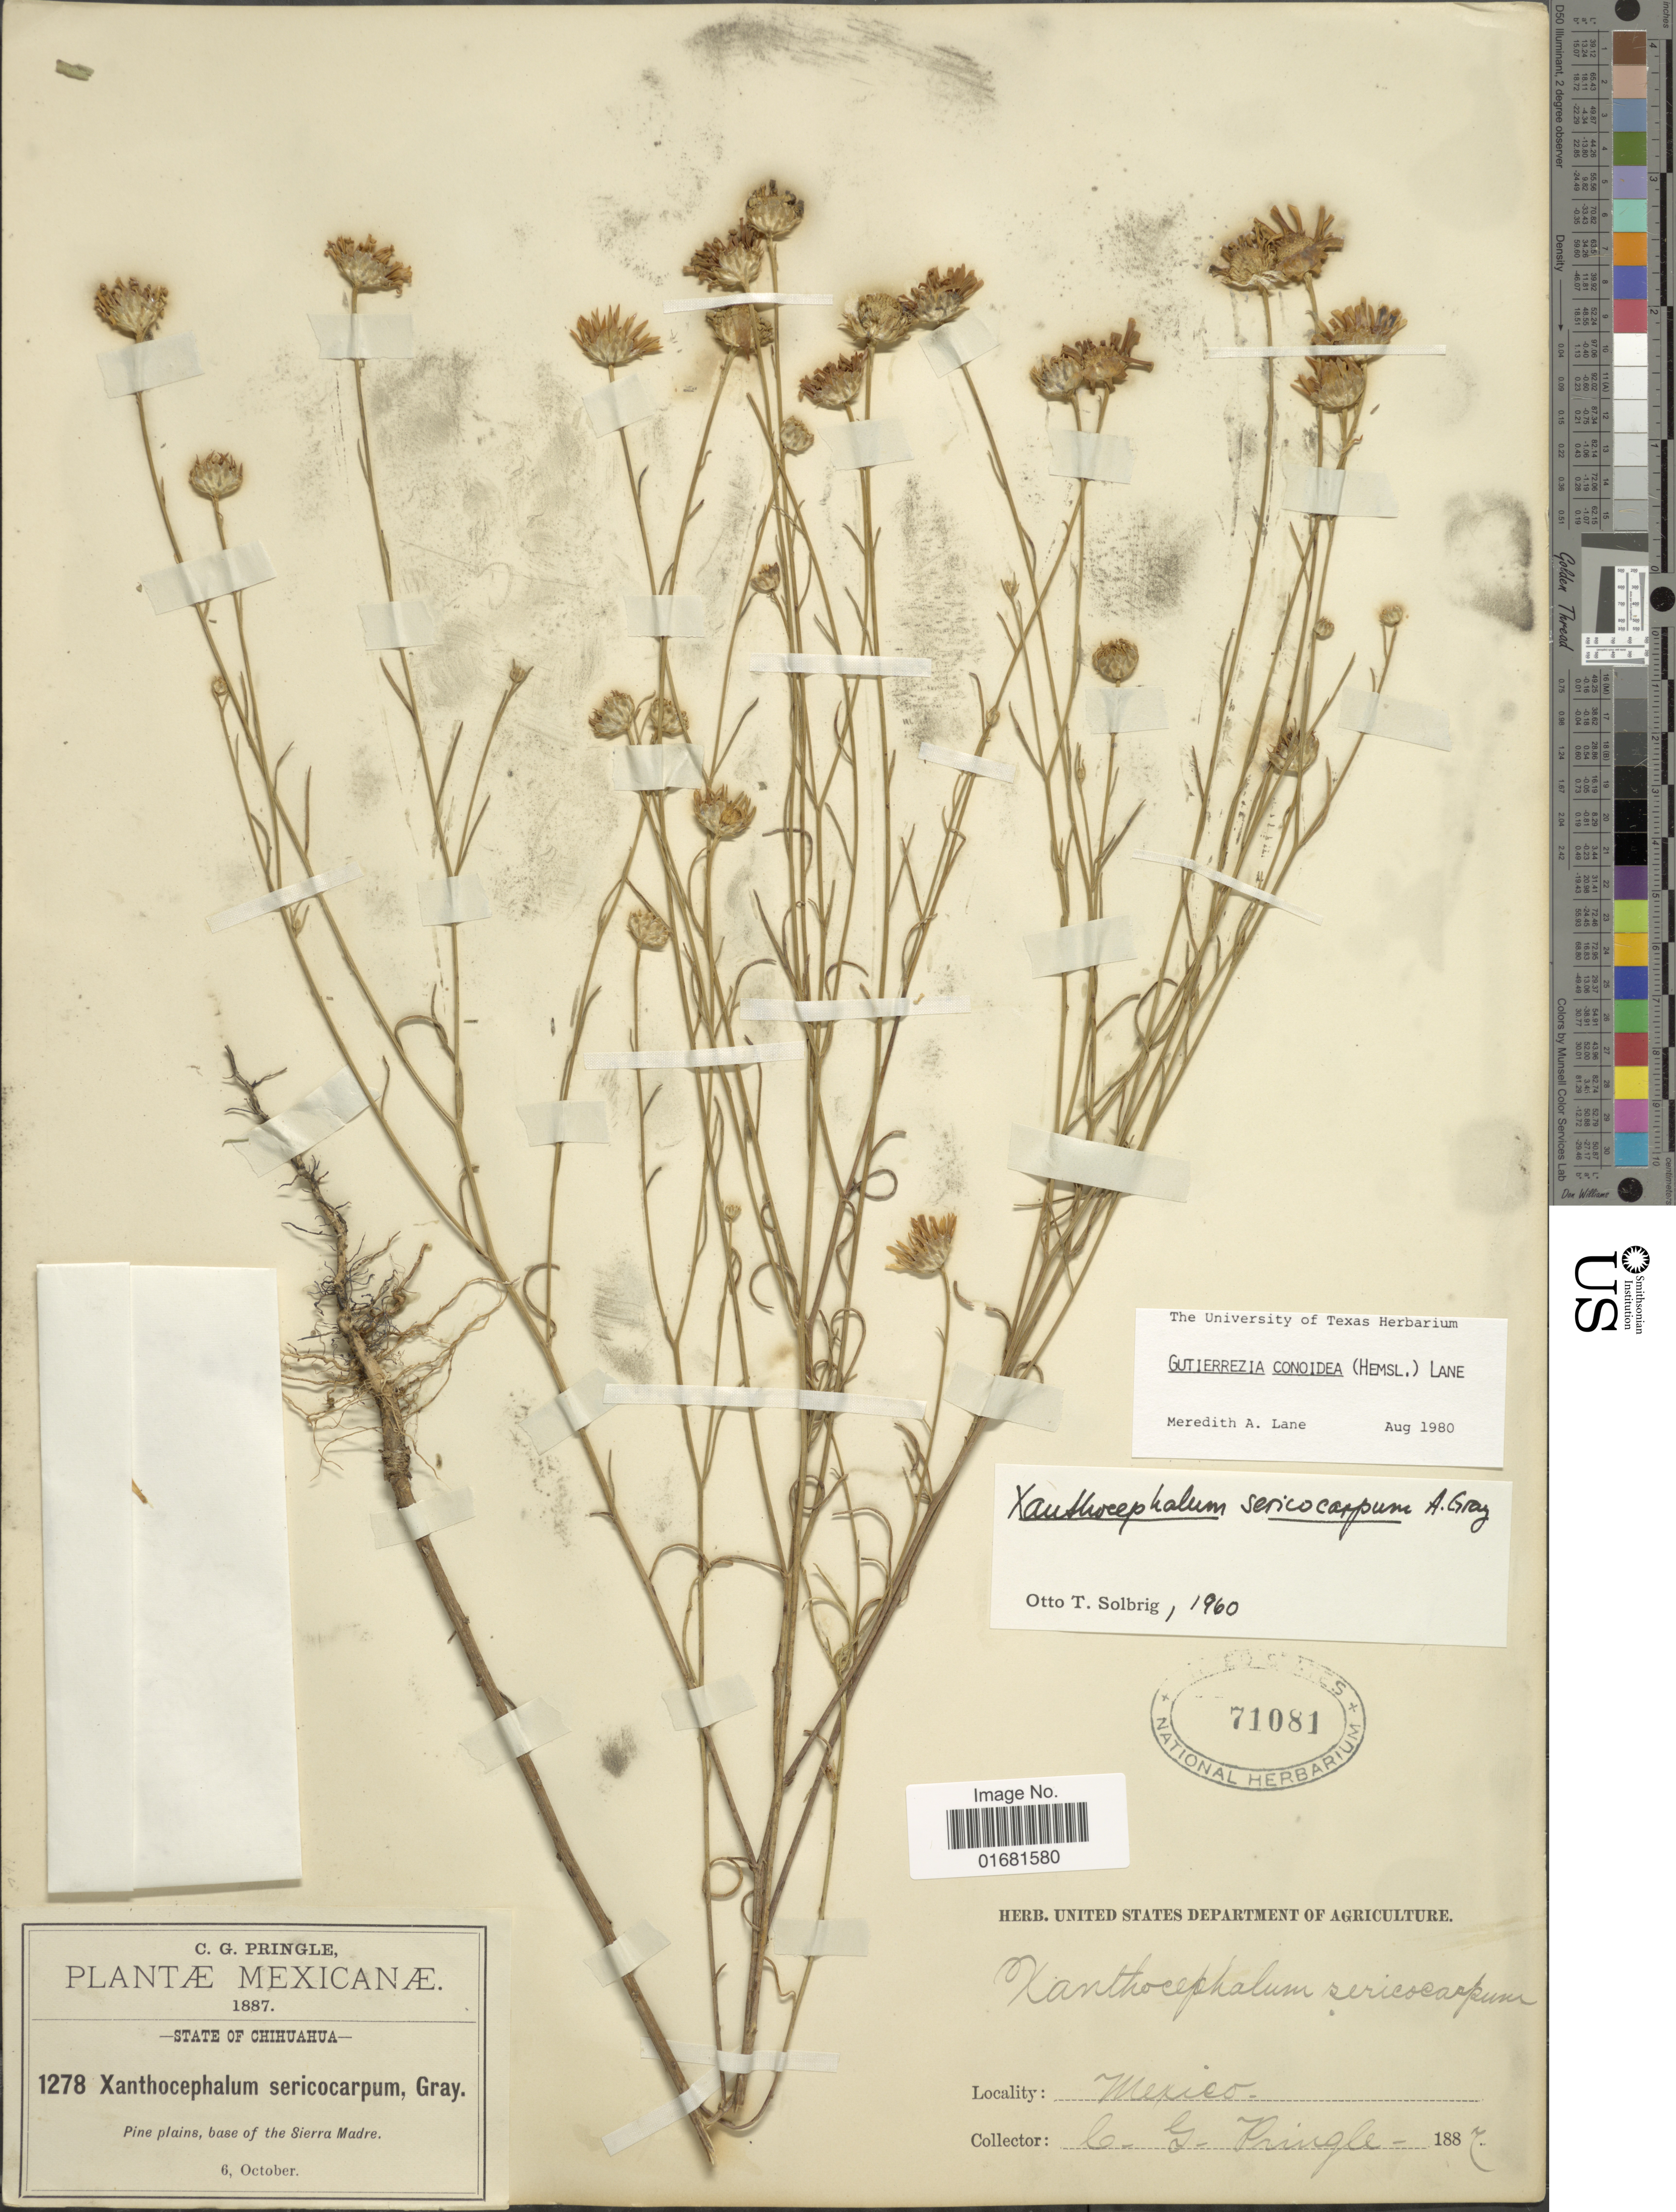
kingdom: Plantae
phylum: Tracheophyta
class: Magnoliopsida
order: Asterales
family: Asteraceae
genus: Gutierrezia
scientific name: Gutierrezia conoidea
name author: (Hemsl.) M.A. Lane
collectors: C. G. Pringle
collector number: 1278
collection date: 1887-10-06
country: Mexico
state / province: Chihuahua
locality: State of Chihuahua. Pine plains, base of the Sierra Madre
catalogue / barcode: US 71081